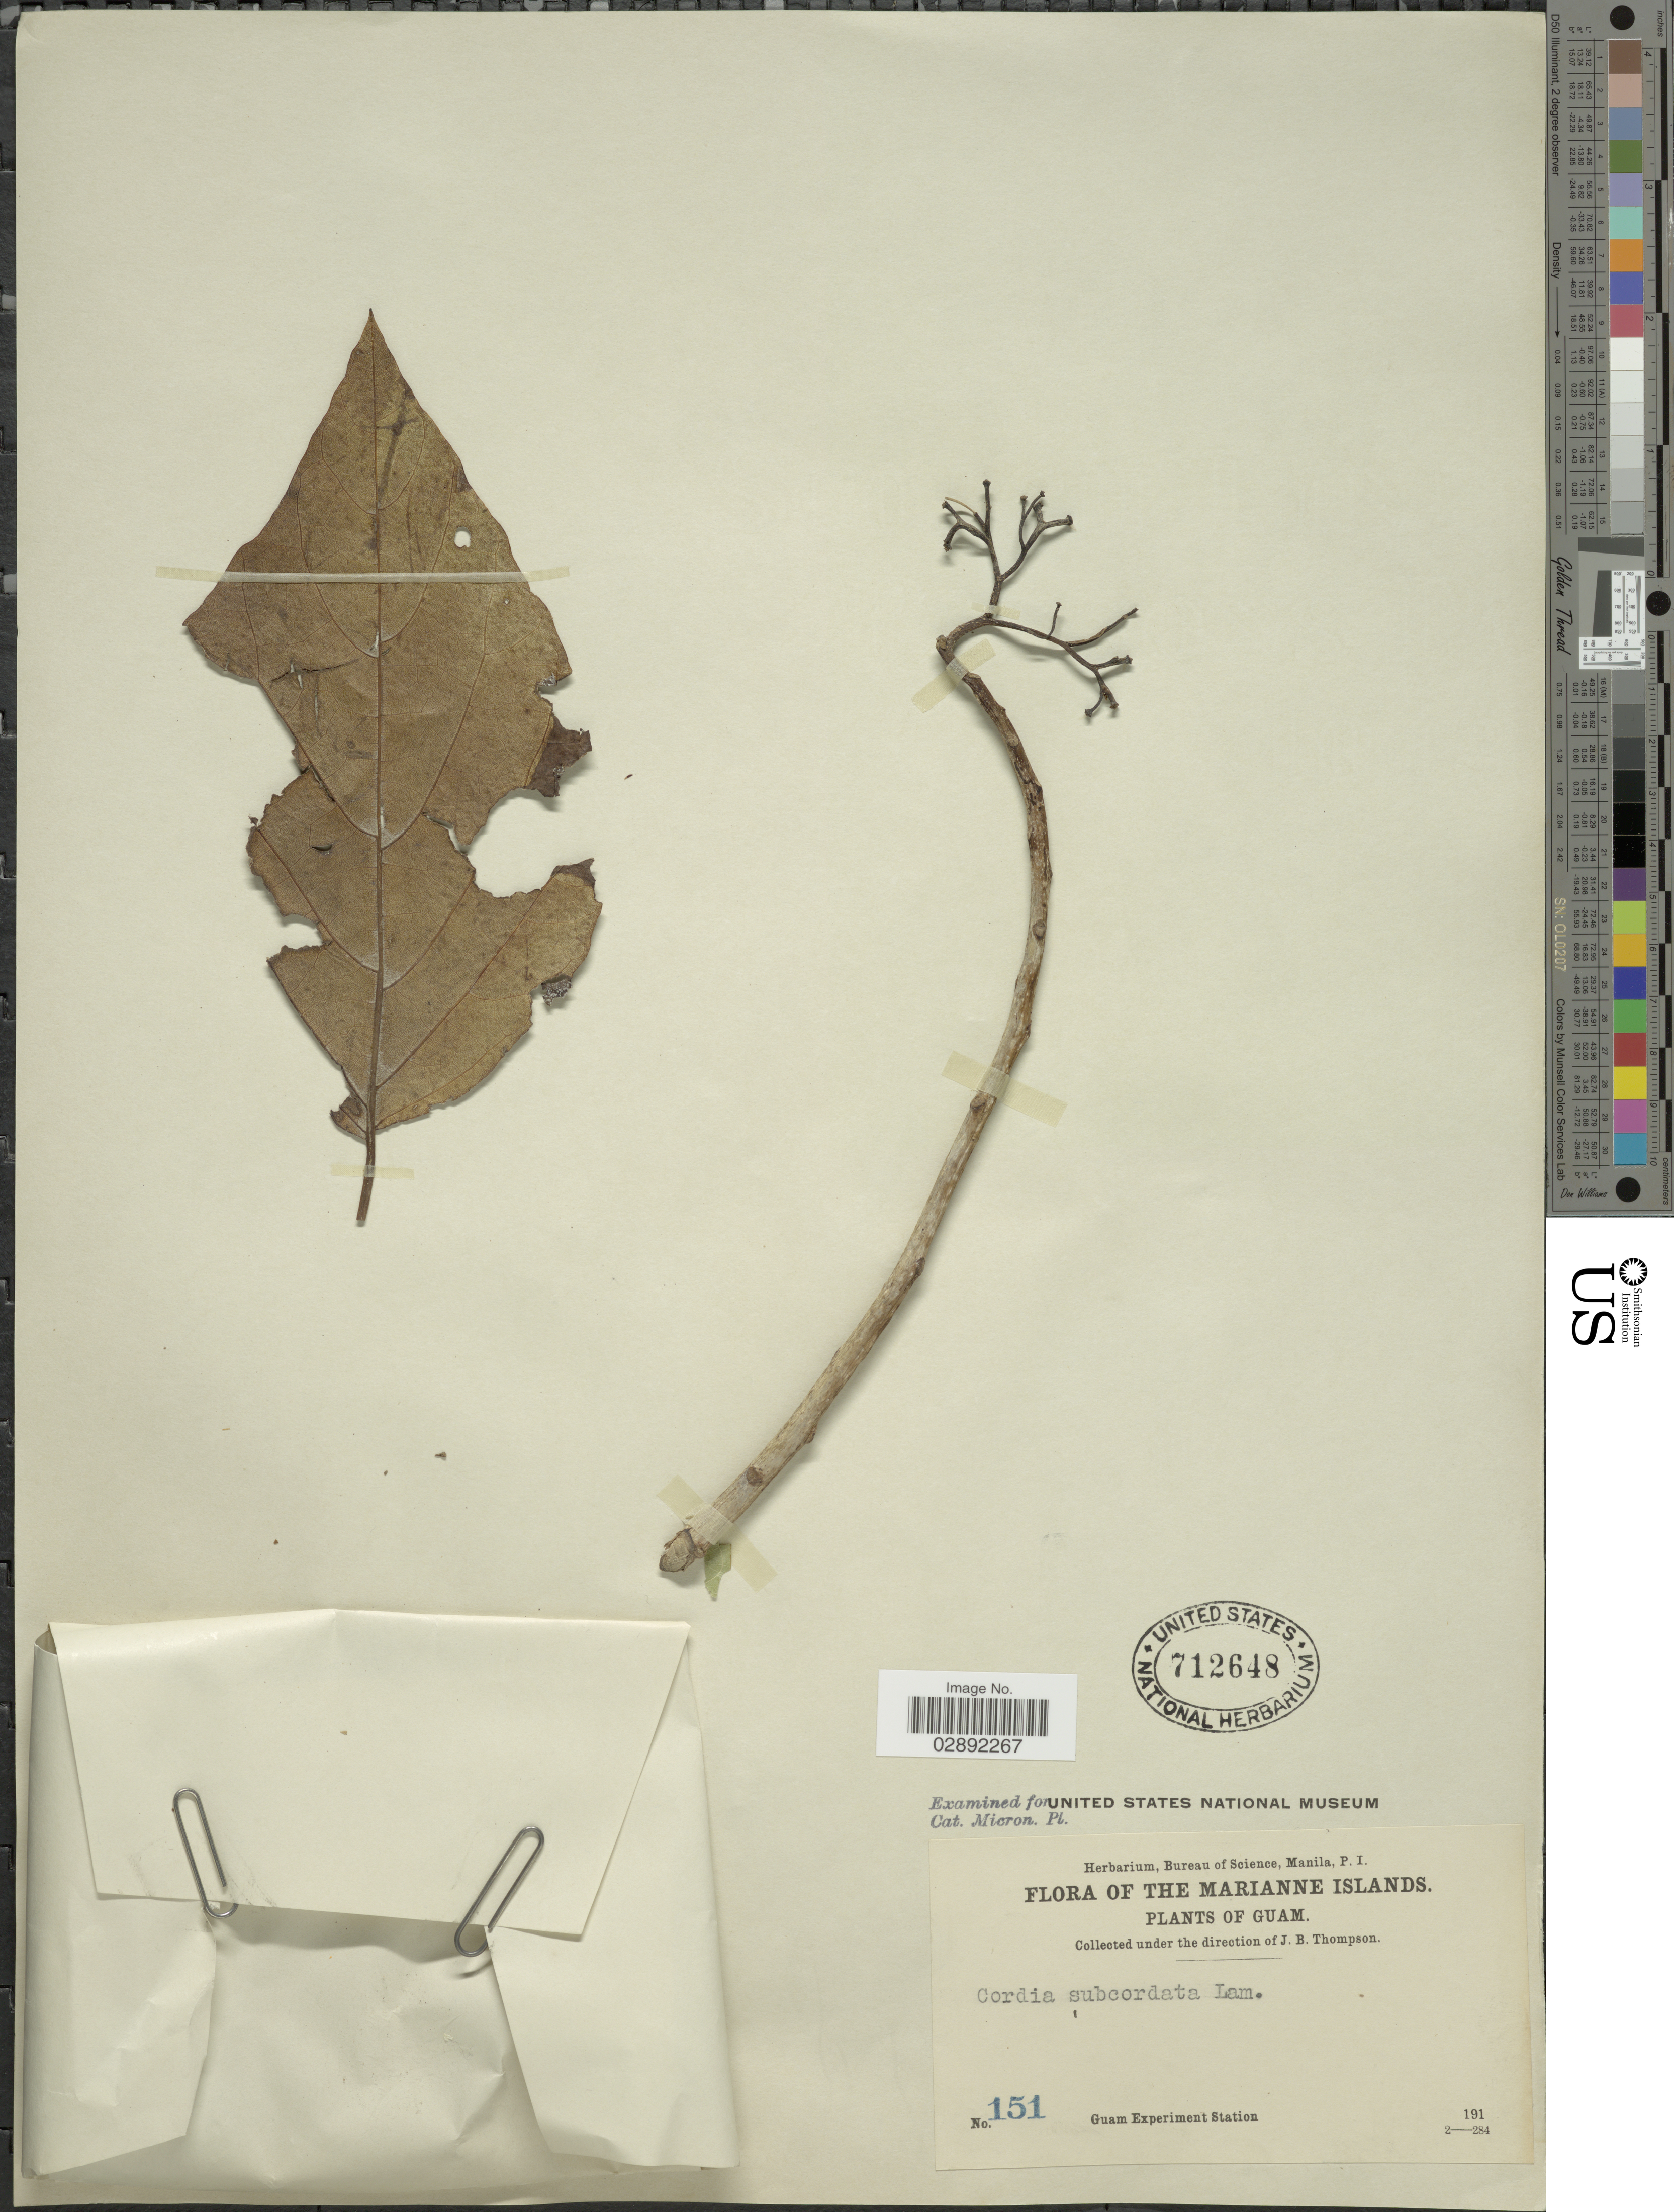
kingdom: Plantae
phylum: Tracheophyta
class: Magnoliopsida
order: Boraginales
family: Cordiaceae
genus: Cordia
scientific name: Cordia subcordata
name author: Lam.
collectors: J. B. Thompson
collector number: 151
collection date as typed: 191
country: Guam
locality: Marianne Islands.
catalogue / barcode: US 712648